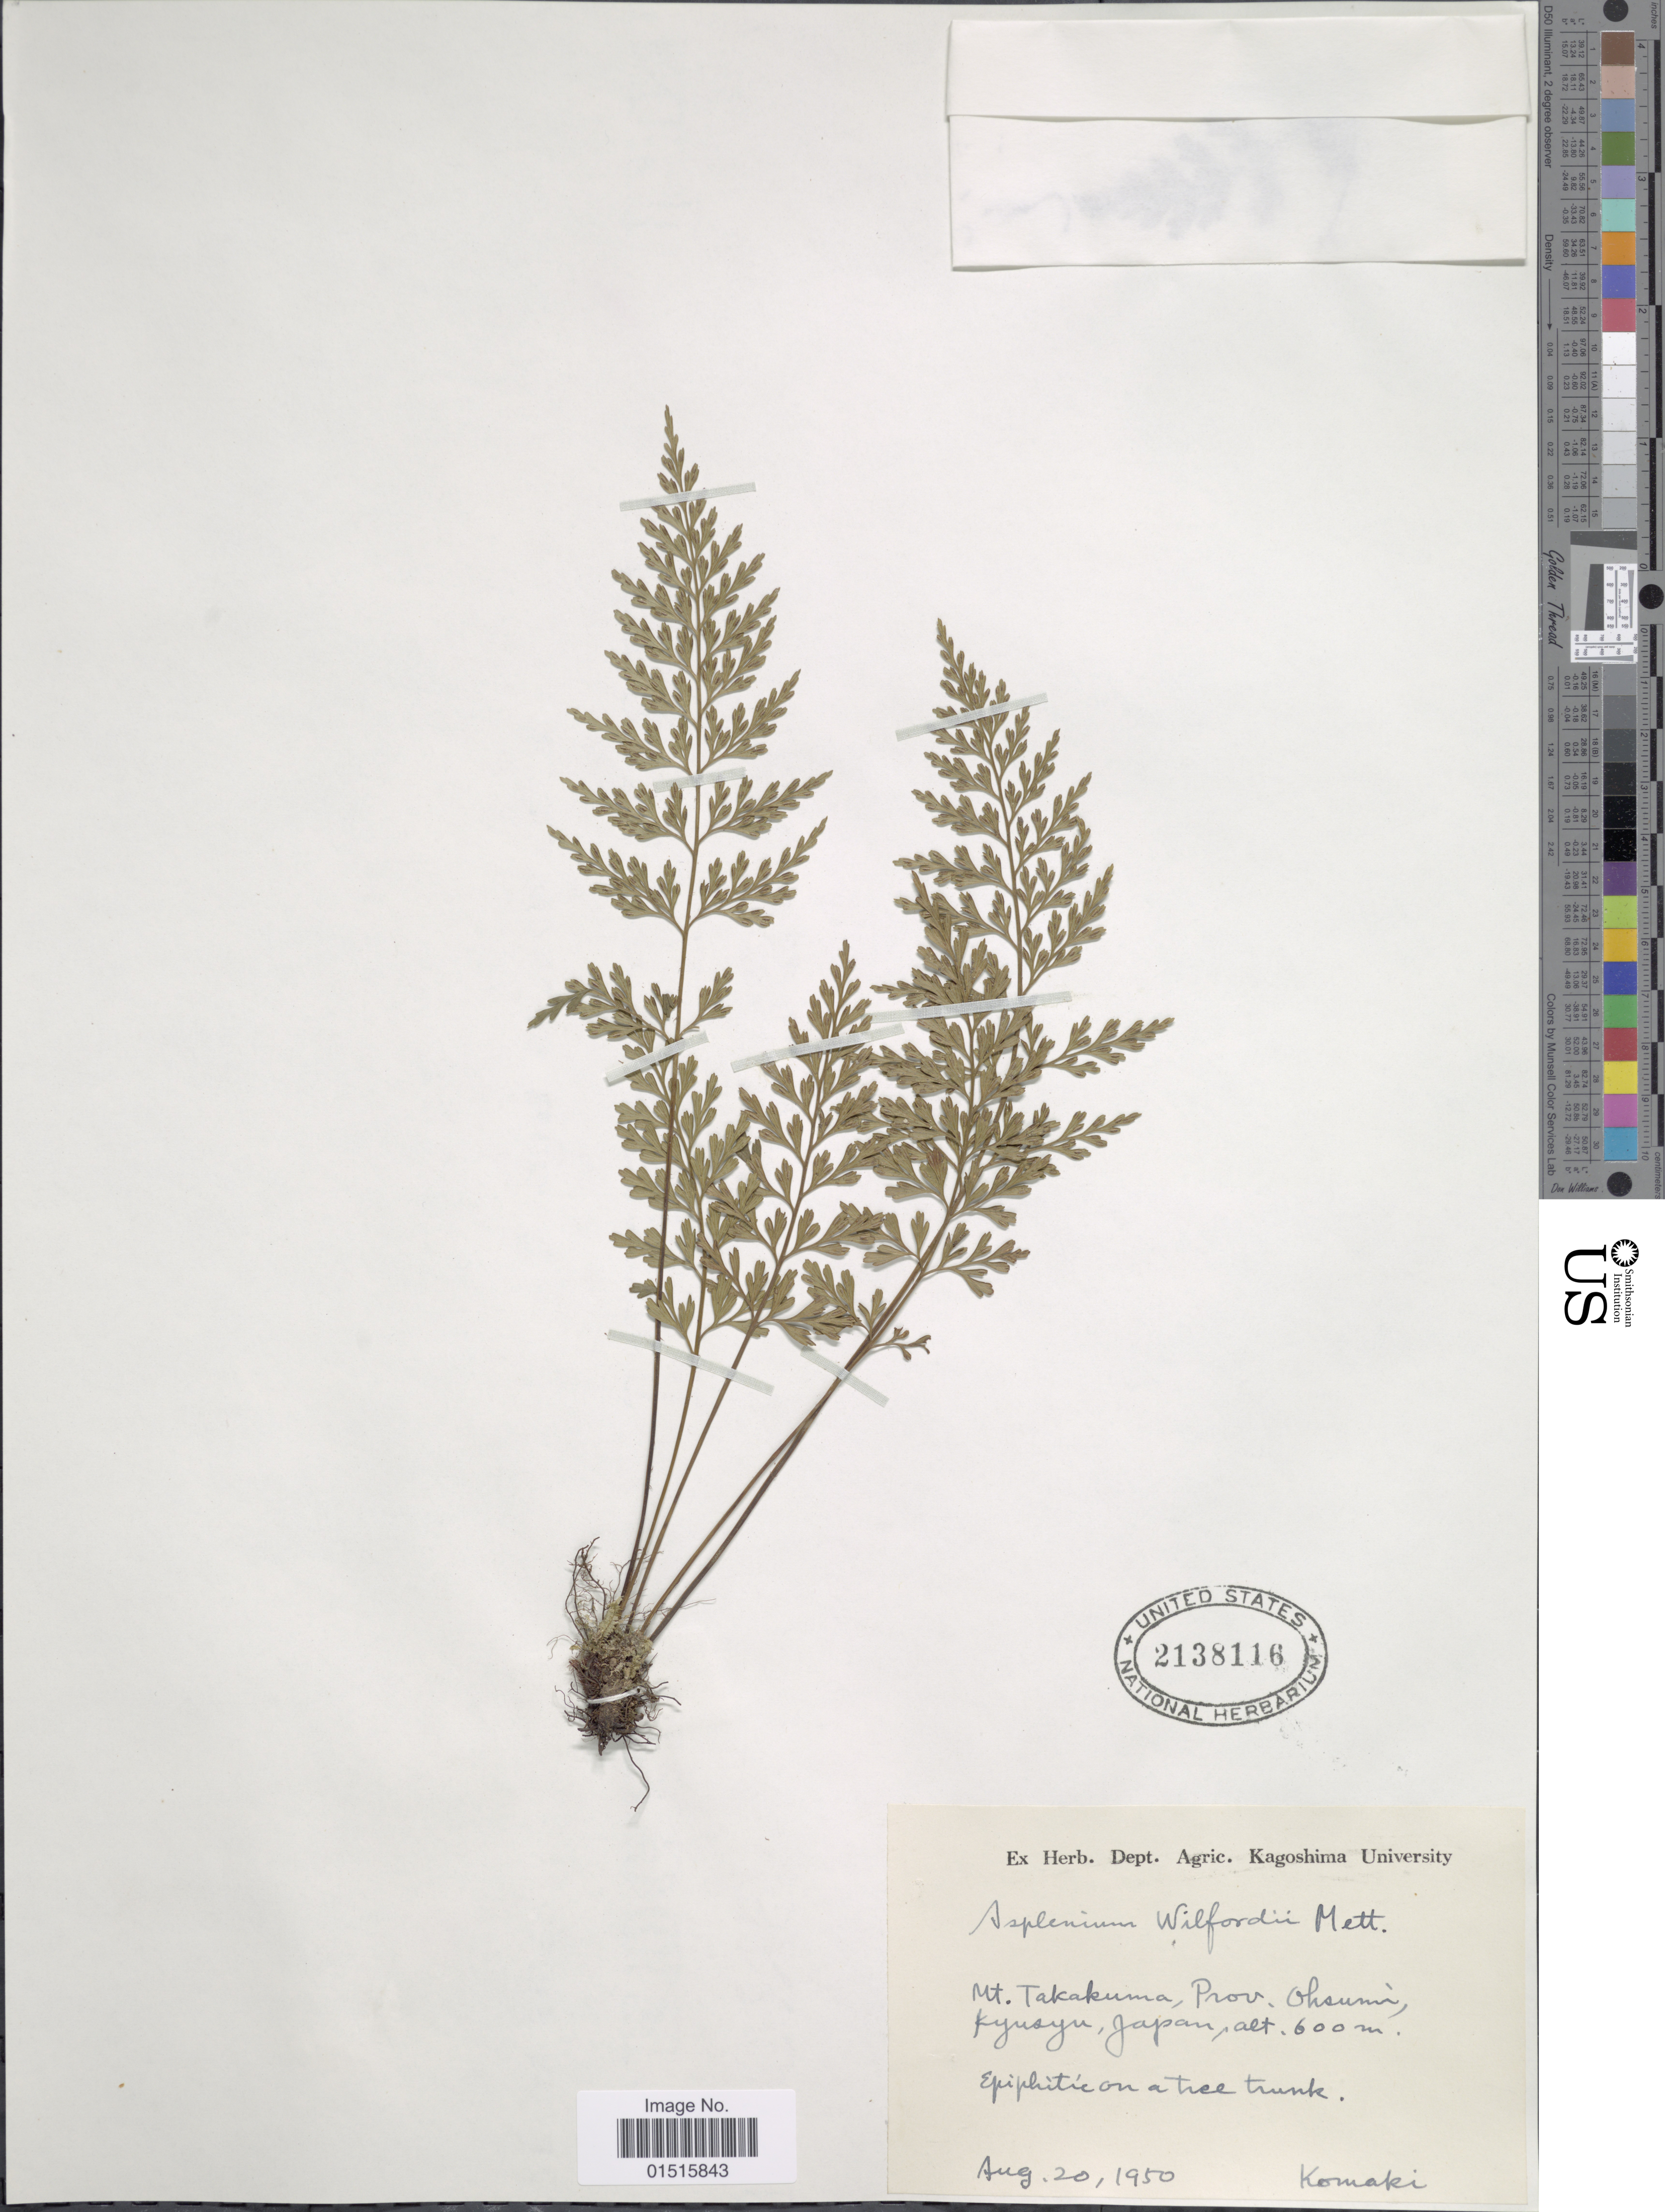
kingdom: Plantae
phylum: Tracheophyta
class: Polypodiopsida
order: Polypodiales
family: Aspleniaceae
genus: Asplenium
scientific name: Asplenium wilfordii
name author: Mett. ex Kuhn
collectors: -. Komaki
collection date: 1950-08-20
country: Japan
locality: Mt. Takakuma, Prov. Ohsumi, Kyusyu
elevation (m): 600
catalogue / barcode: US 2138116